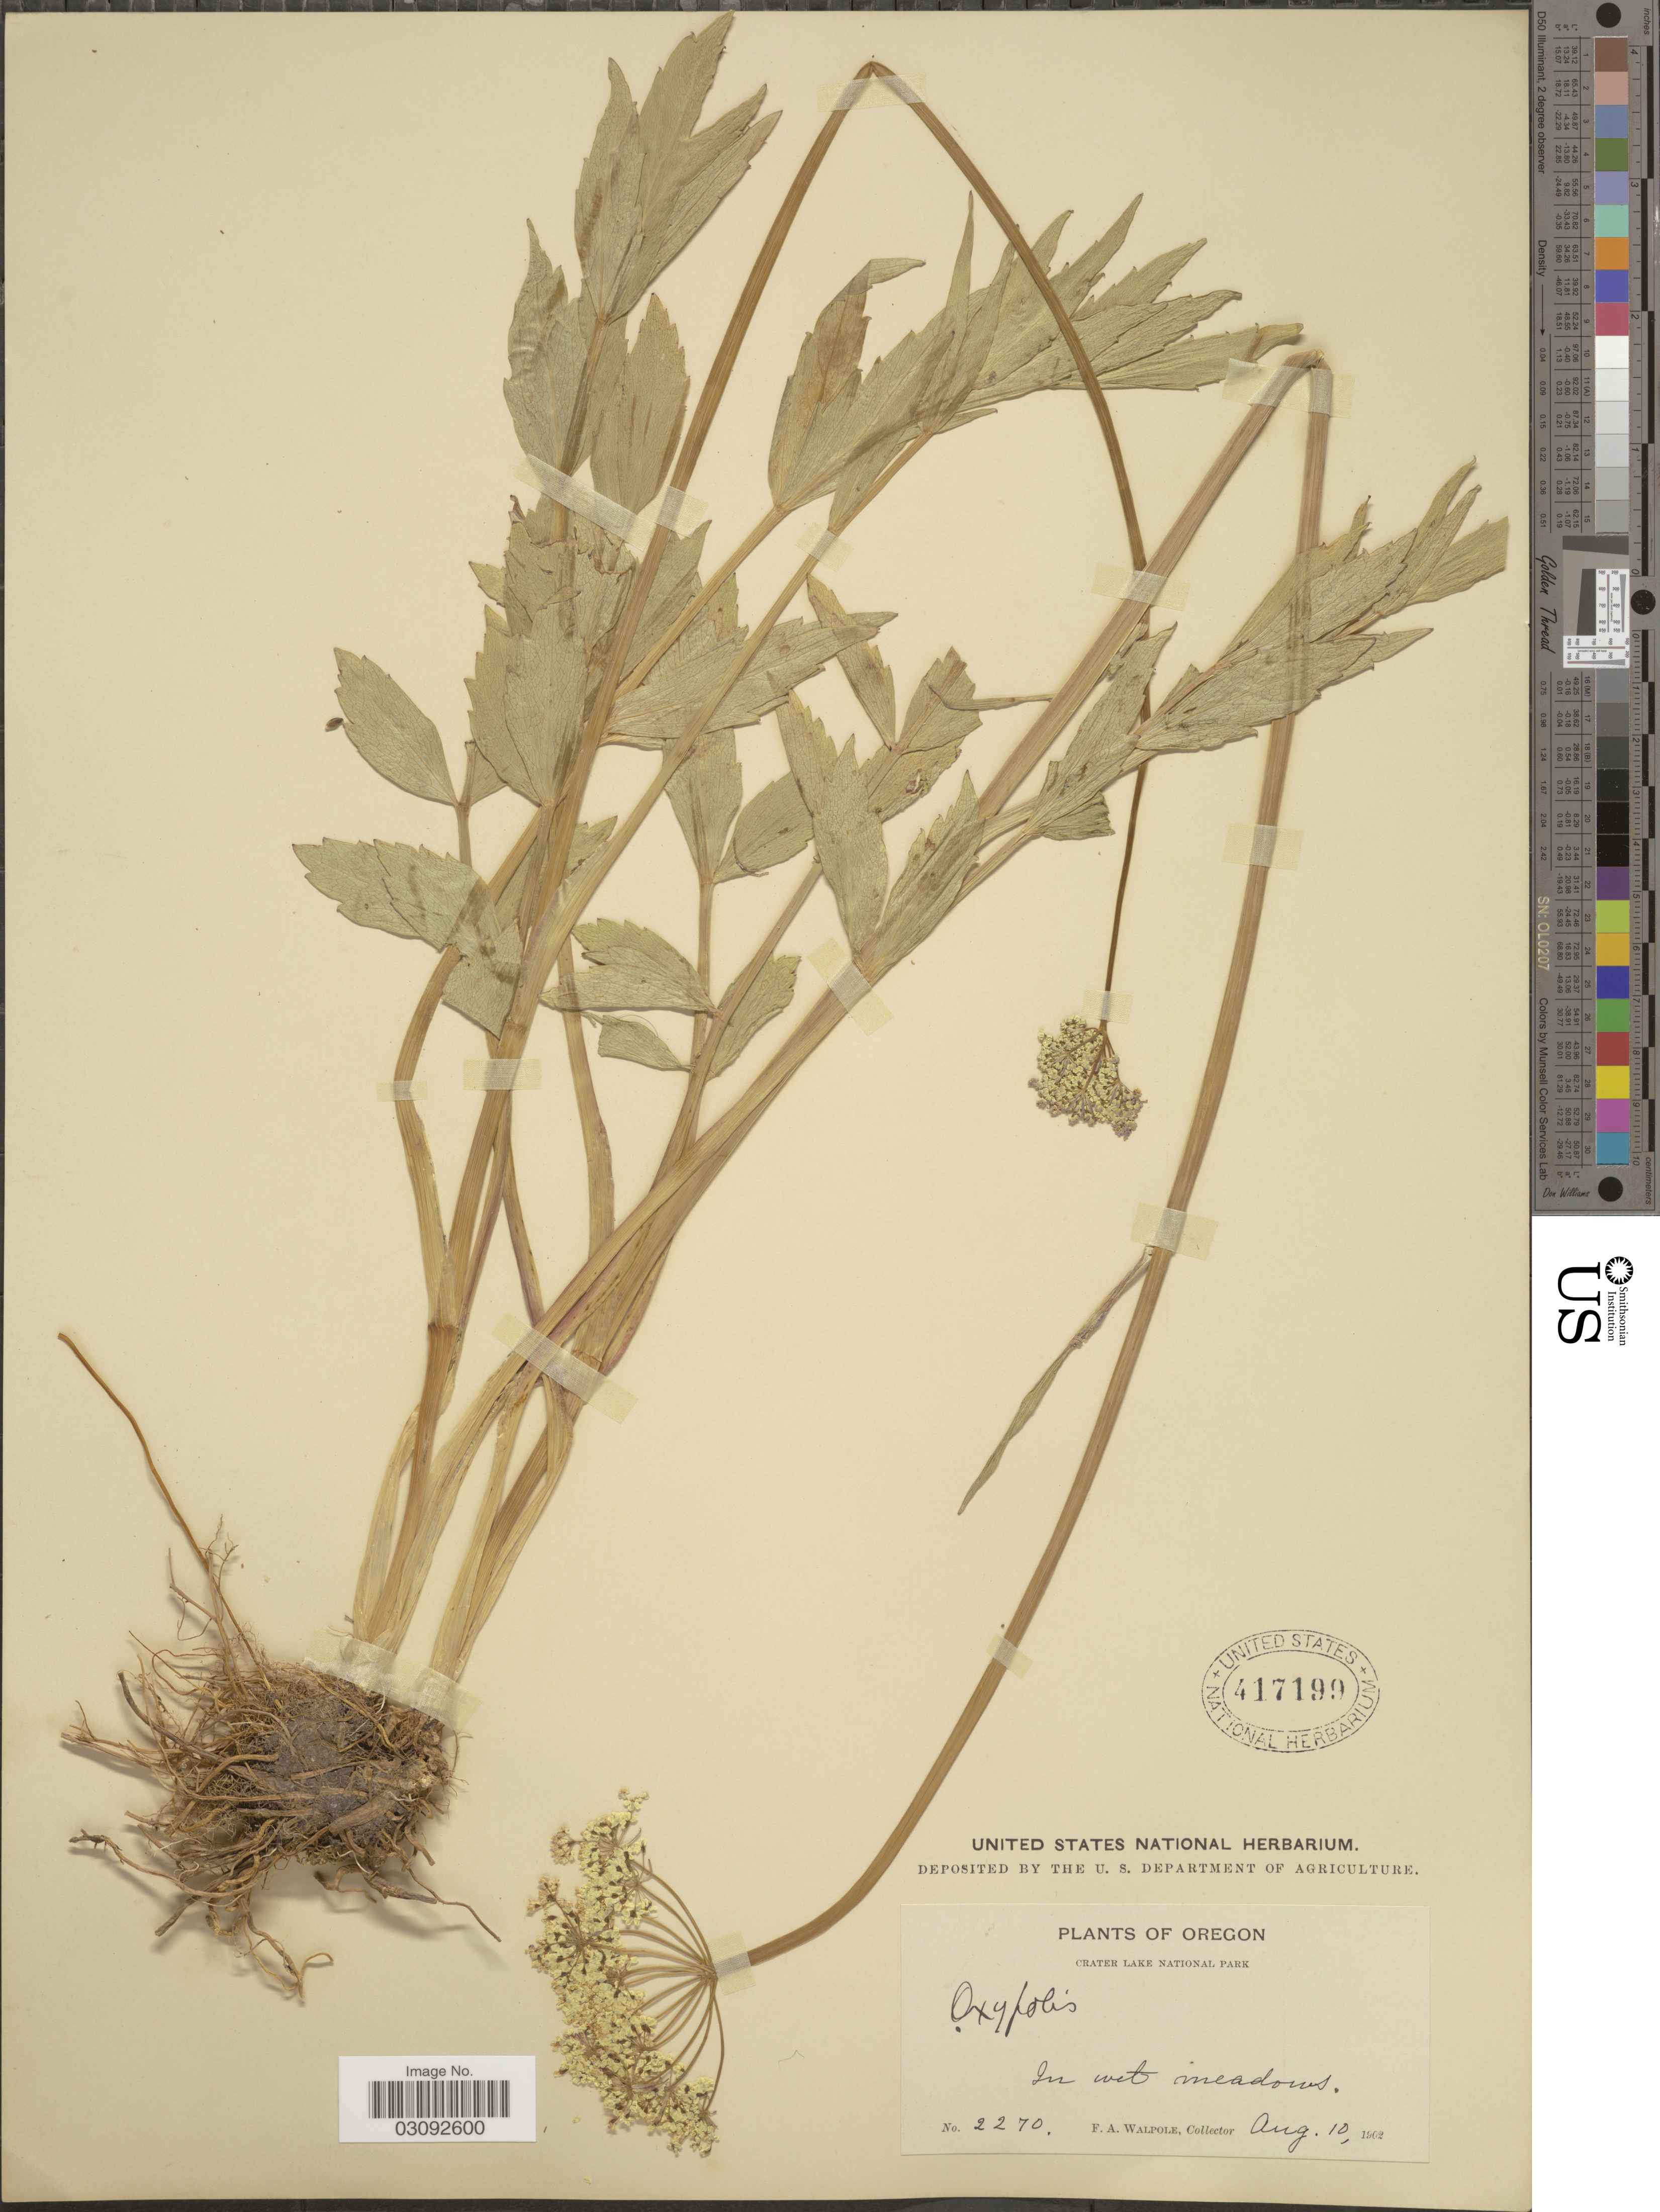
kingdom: Plantae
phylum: Tracheophyta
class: Magnoliopsida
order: Apiales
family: Apiaceae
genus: Oxypolis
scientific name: Oxypolis sp.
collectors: F. Walpole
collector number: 2270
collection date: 1902-08-10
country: United States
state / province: Oregon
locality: Crater Lake National Park. In wet meadows.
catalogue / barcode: US 417199